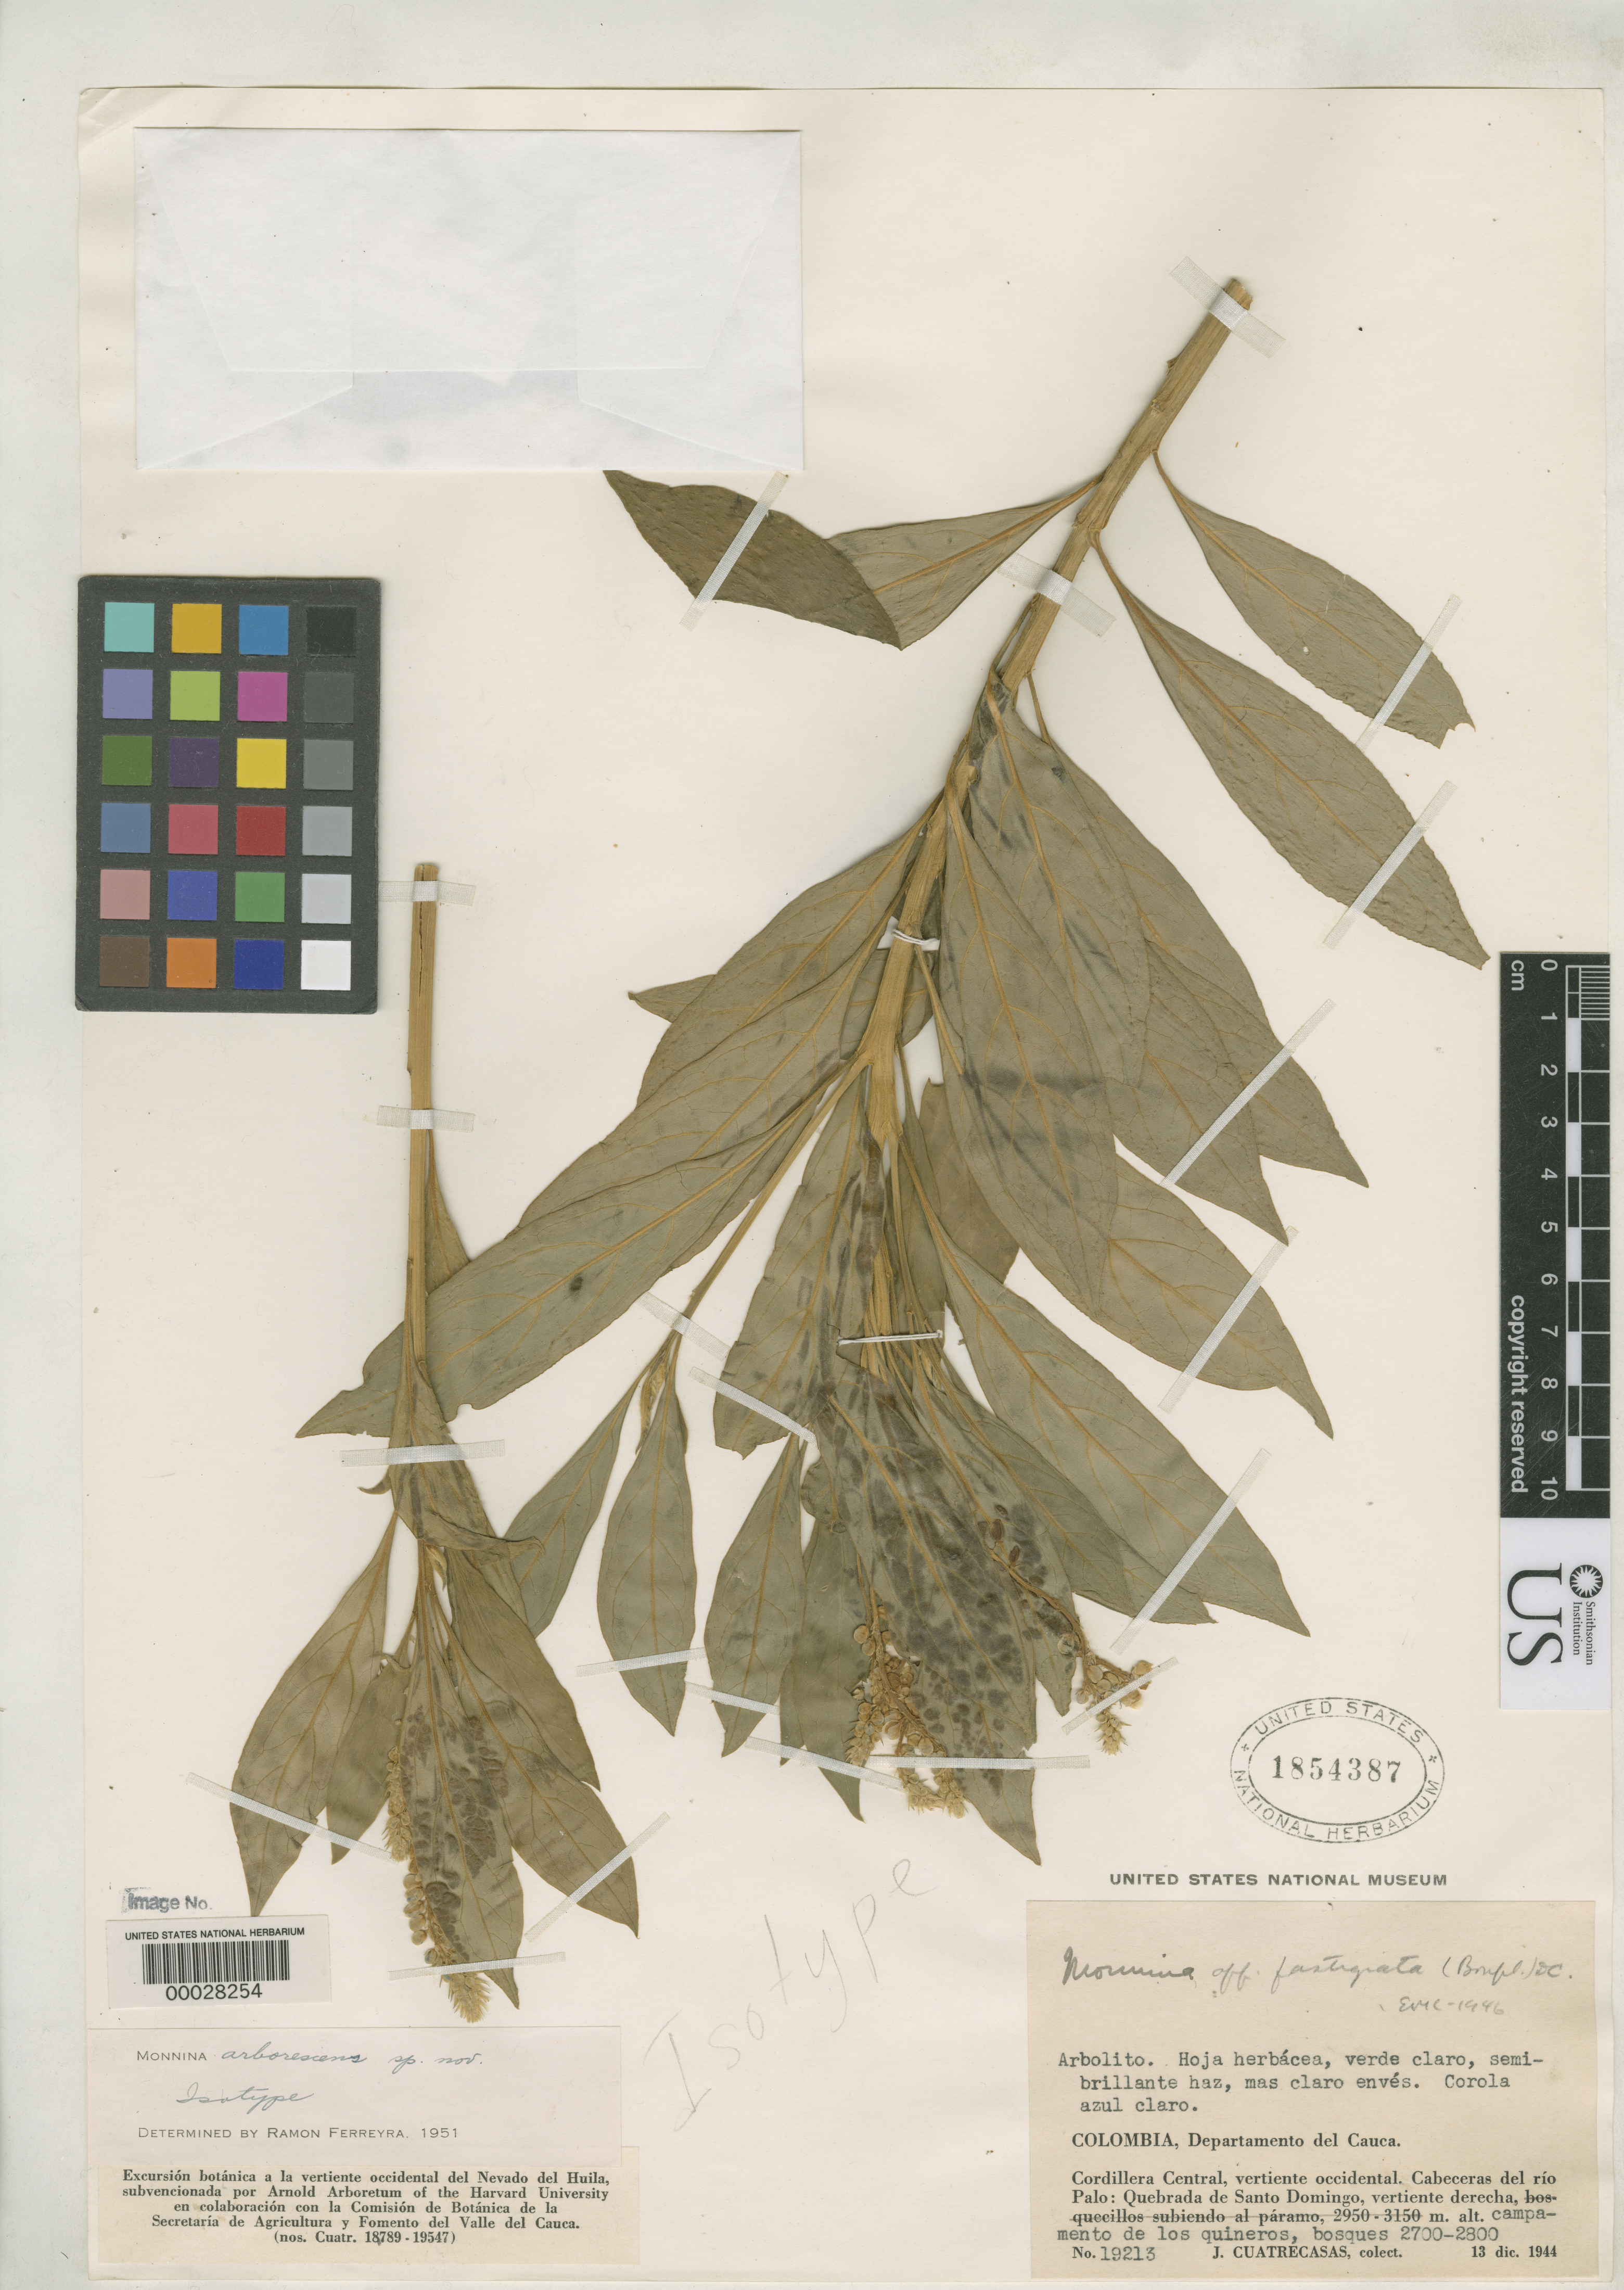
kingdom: Plantae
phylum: Tracheophyta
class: Magnoliopsida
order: Fabales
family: Polygalaceae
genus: Monnina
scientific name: Monnina arborescens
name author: Ferreyra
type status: Isotype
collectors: J. Cuatrecasas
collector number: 19213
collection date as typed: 13 Dec 1944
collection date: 1944-12-13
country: Colombia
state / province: Cauca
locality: Cabecera del Rio Palo, Quebradade Santo Domingo.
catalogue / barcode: US 1854387